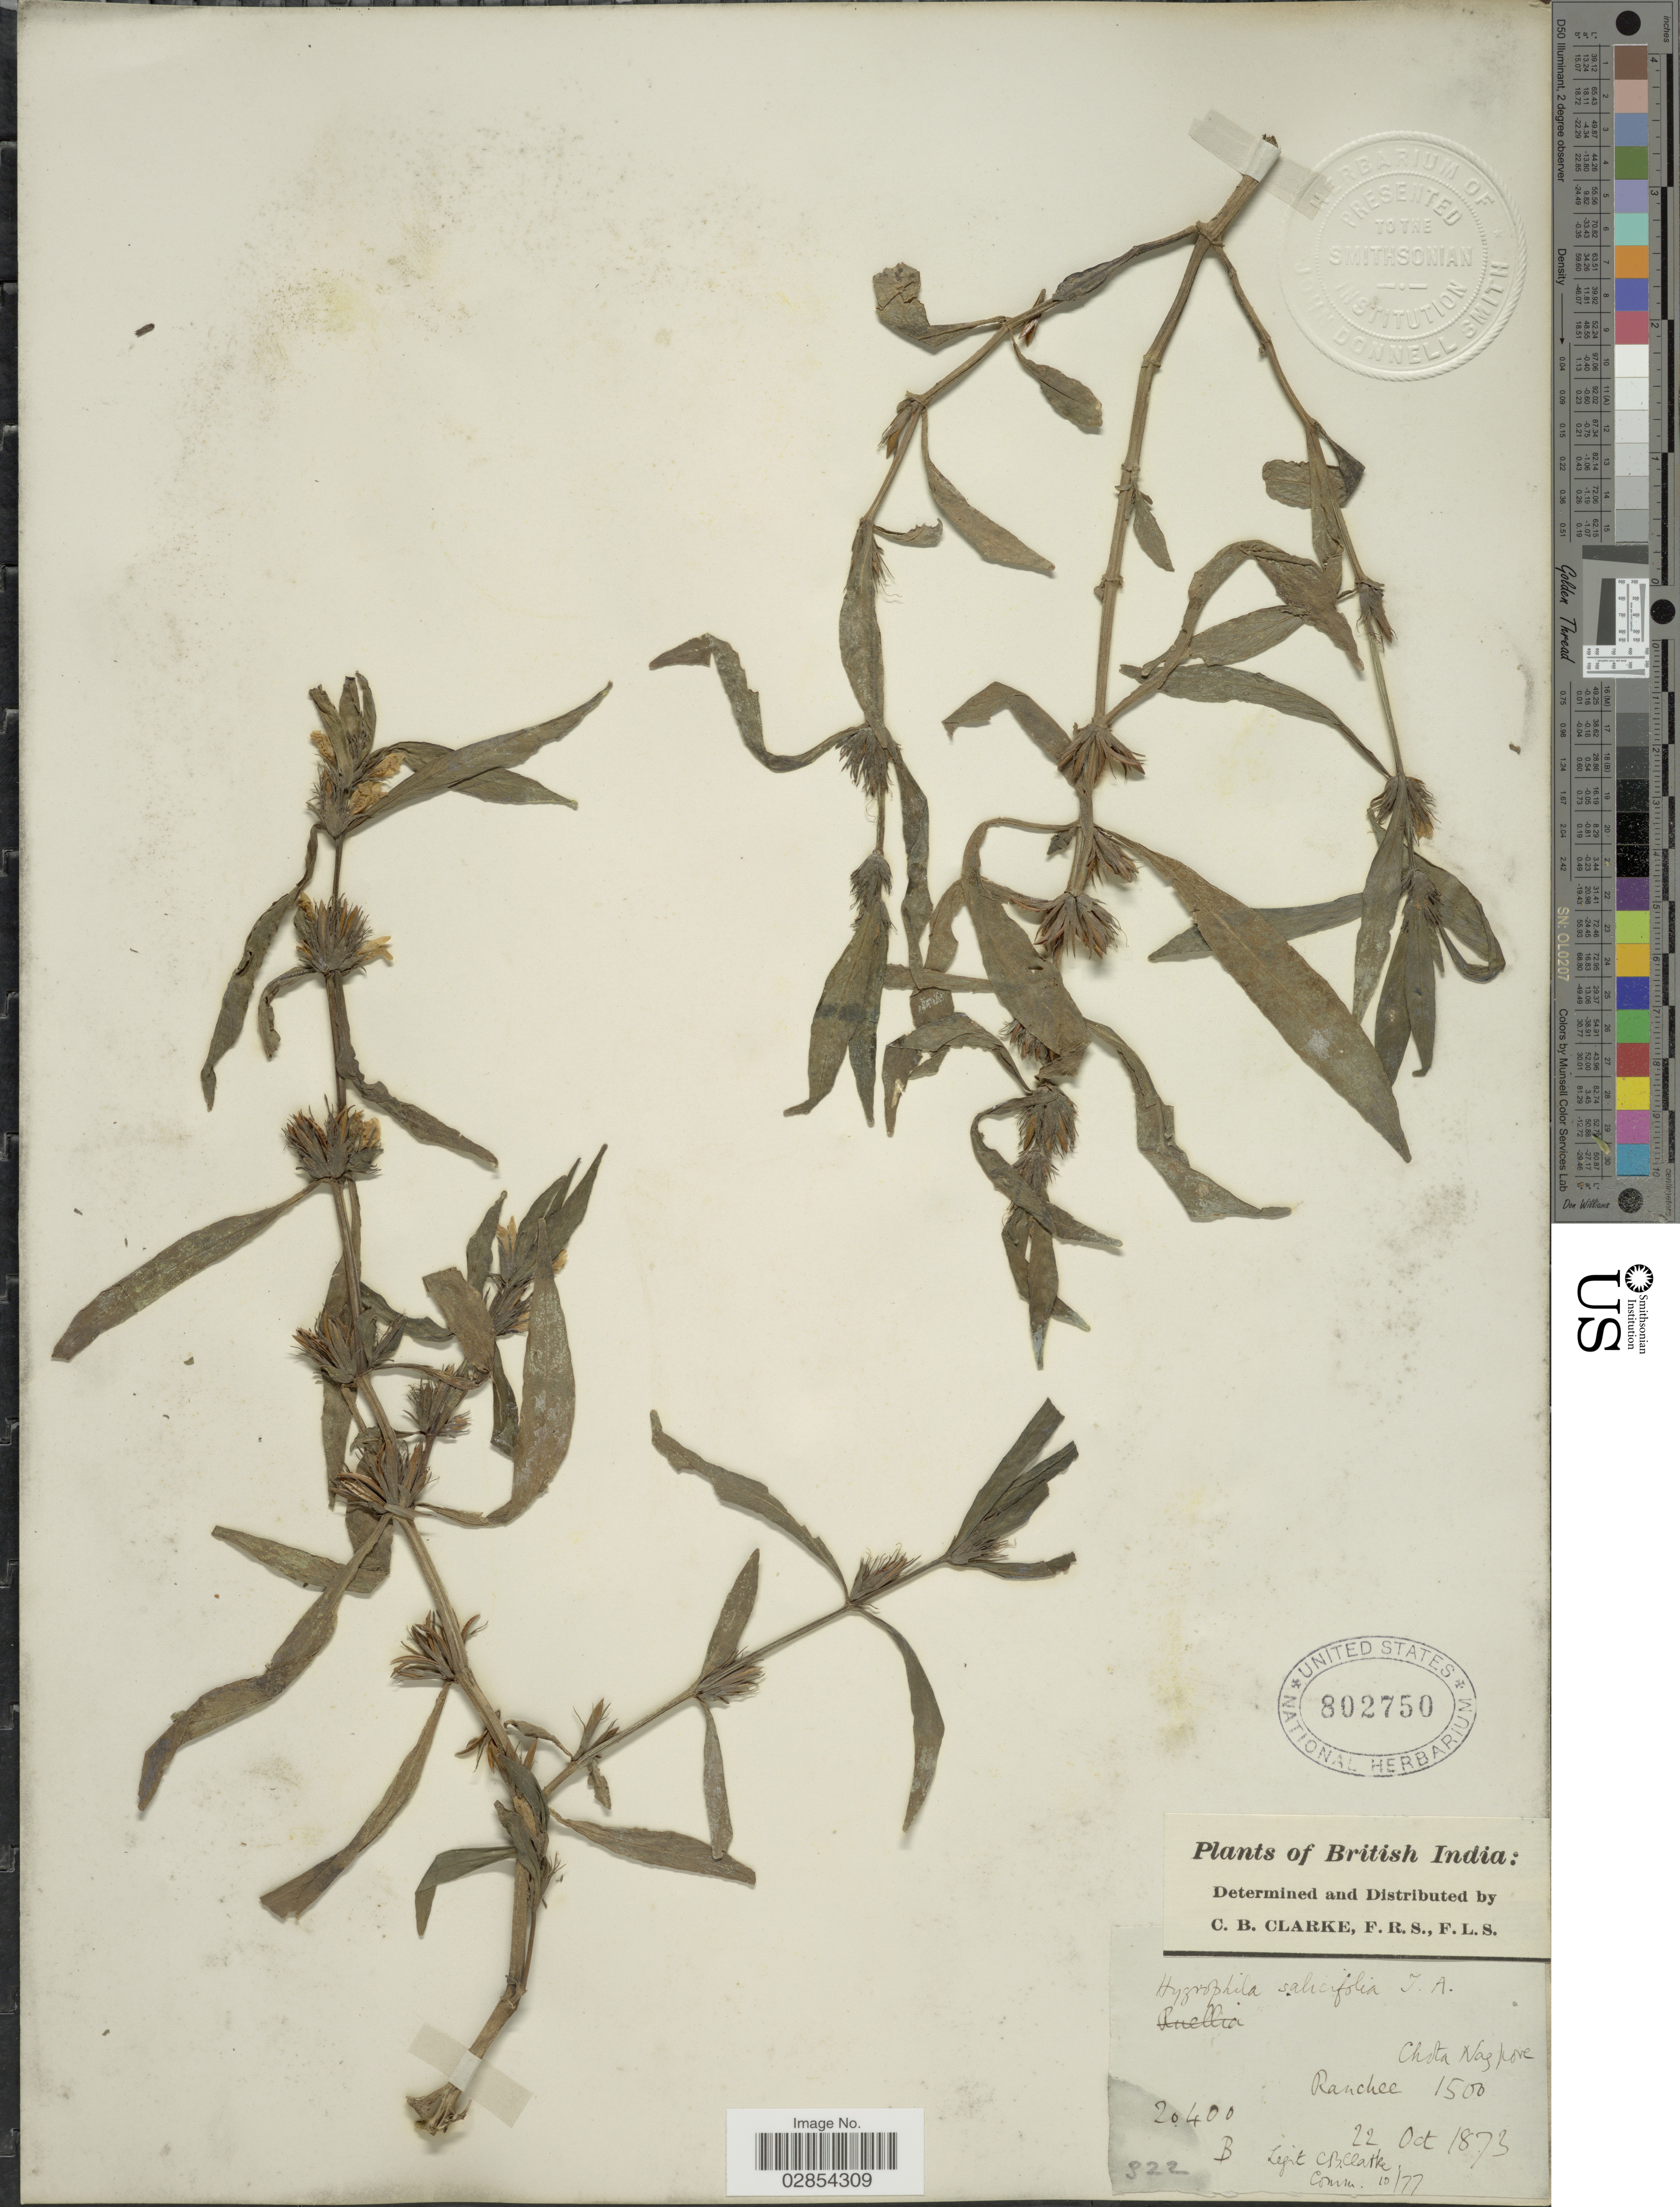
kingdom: Plantae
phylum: Tracheophyta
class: Magnoliopsida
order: Lamiales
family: Acanthaceae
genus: Hygrophila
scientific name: Hygrophila angustifolia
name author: R. Br.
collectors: C. B. Clarke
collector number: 20400B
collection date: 1873-10-22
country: India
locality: Chota Nagpore. Ranchee. British India.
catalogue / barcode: US 802750